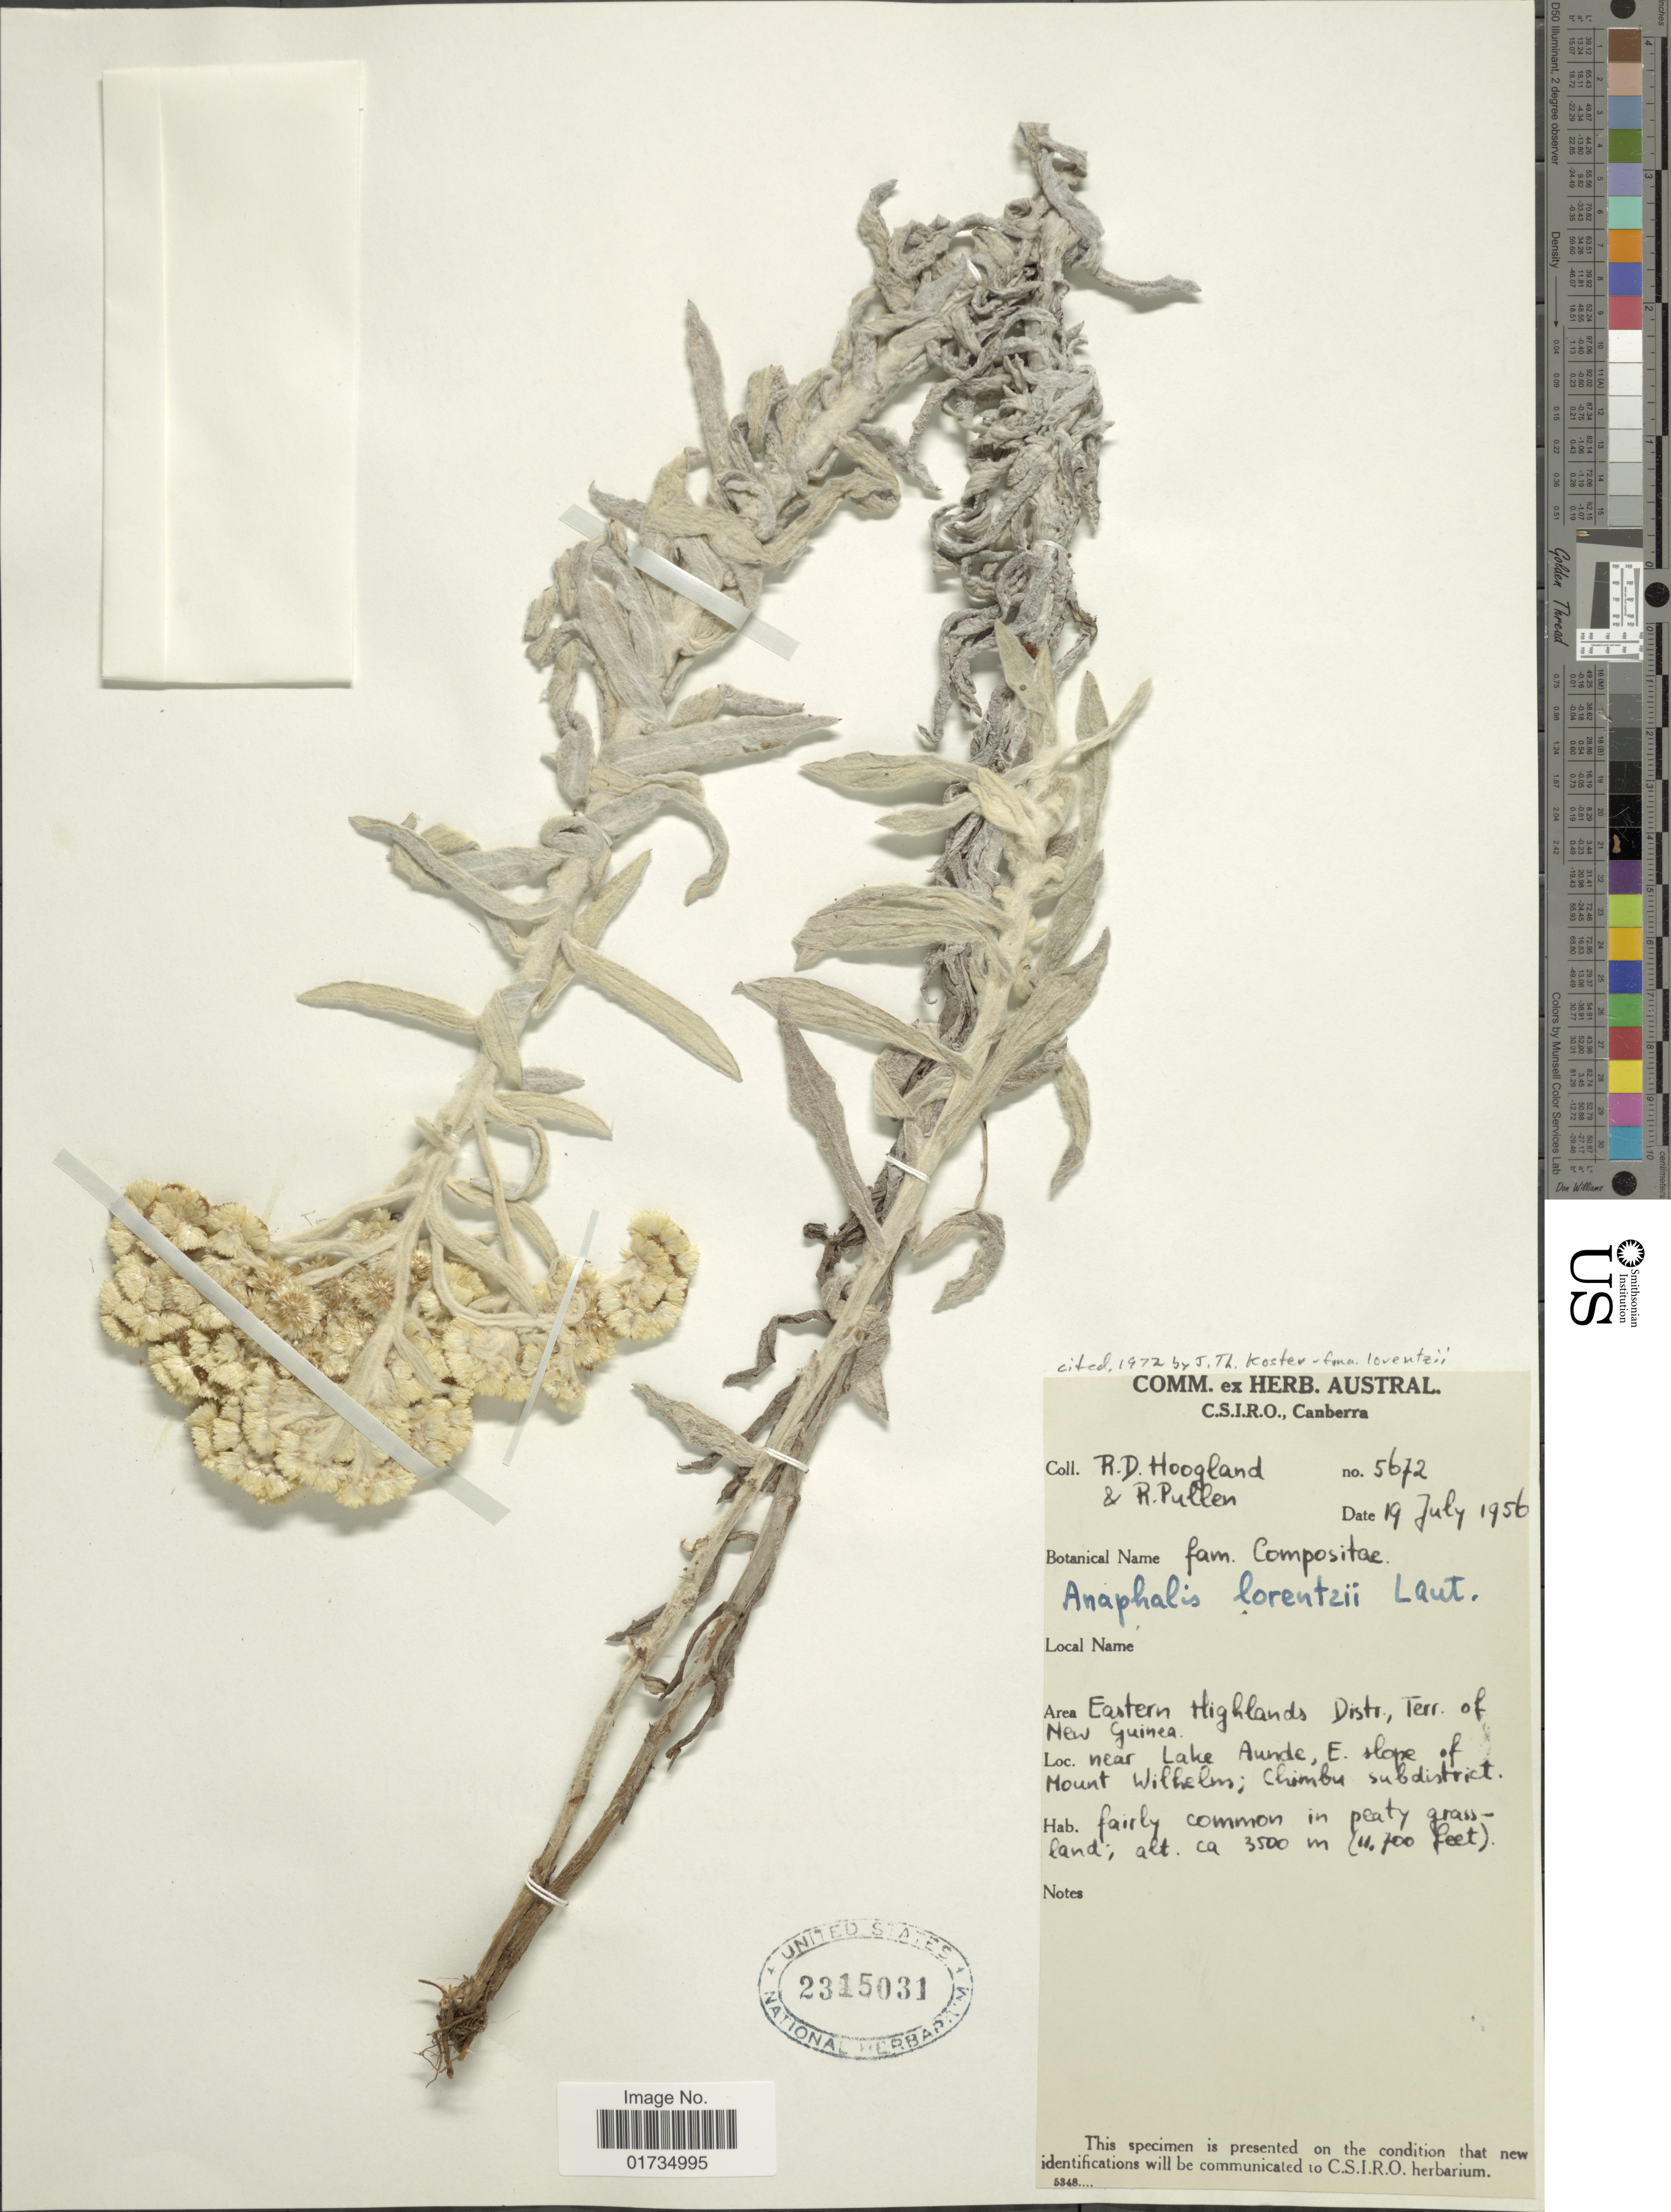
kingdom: Plantae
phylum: Tracheophyta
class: Magnoliopsida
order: Asterales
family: Asteraceae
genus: Anaphalis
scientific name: Anaphalis lorentzii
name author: Lauterb.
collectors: R. D. Hoogland & R. Pullen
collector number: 5672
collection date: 1956-07-19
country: Papua New Guinea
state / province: Chimbu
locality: New Guinea. Eastern Highlands Distr., Ter. of New Guinea. near Lake Aunde, E. slope of Mount Wilhelm; Chimbu subdistrict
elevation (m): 3566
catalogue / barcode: US 2315031